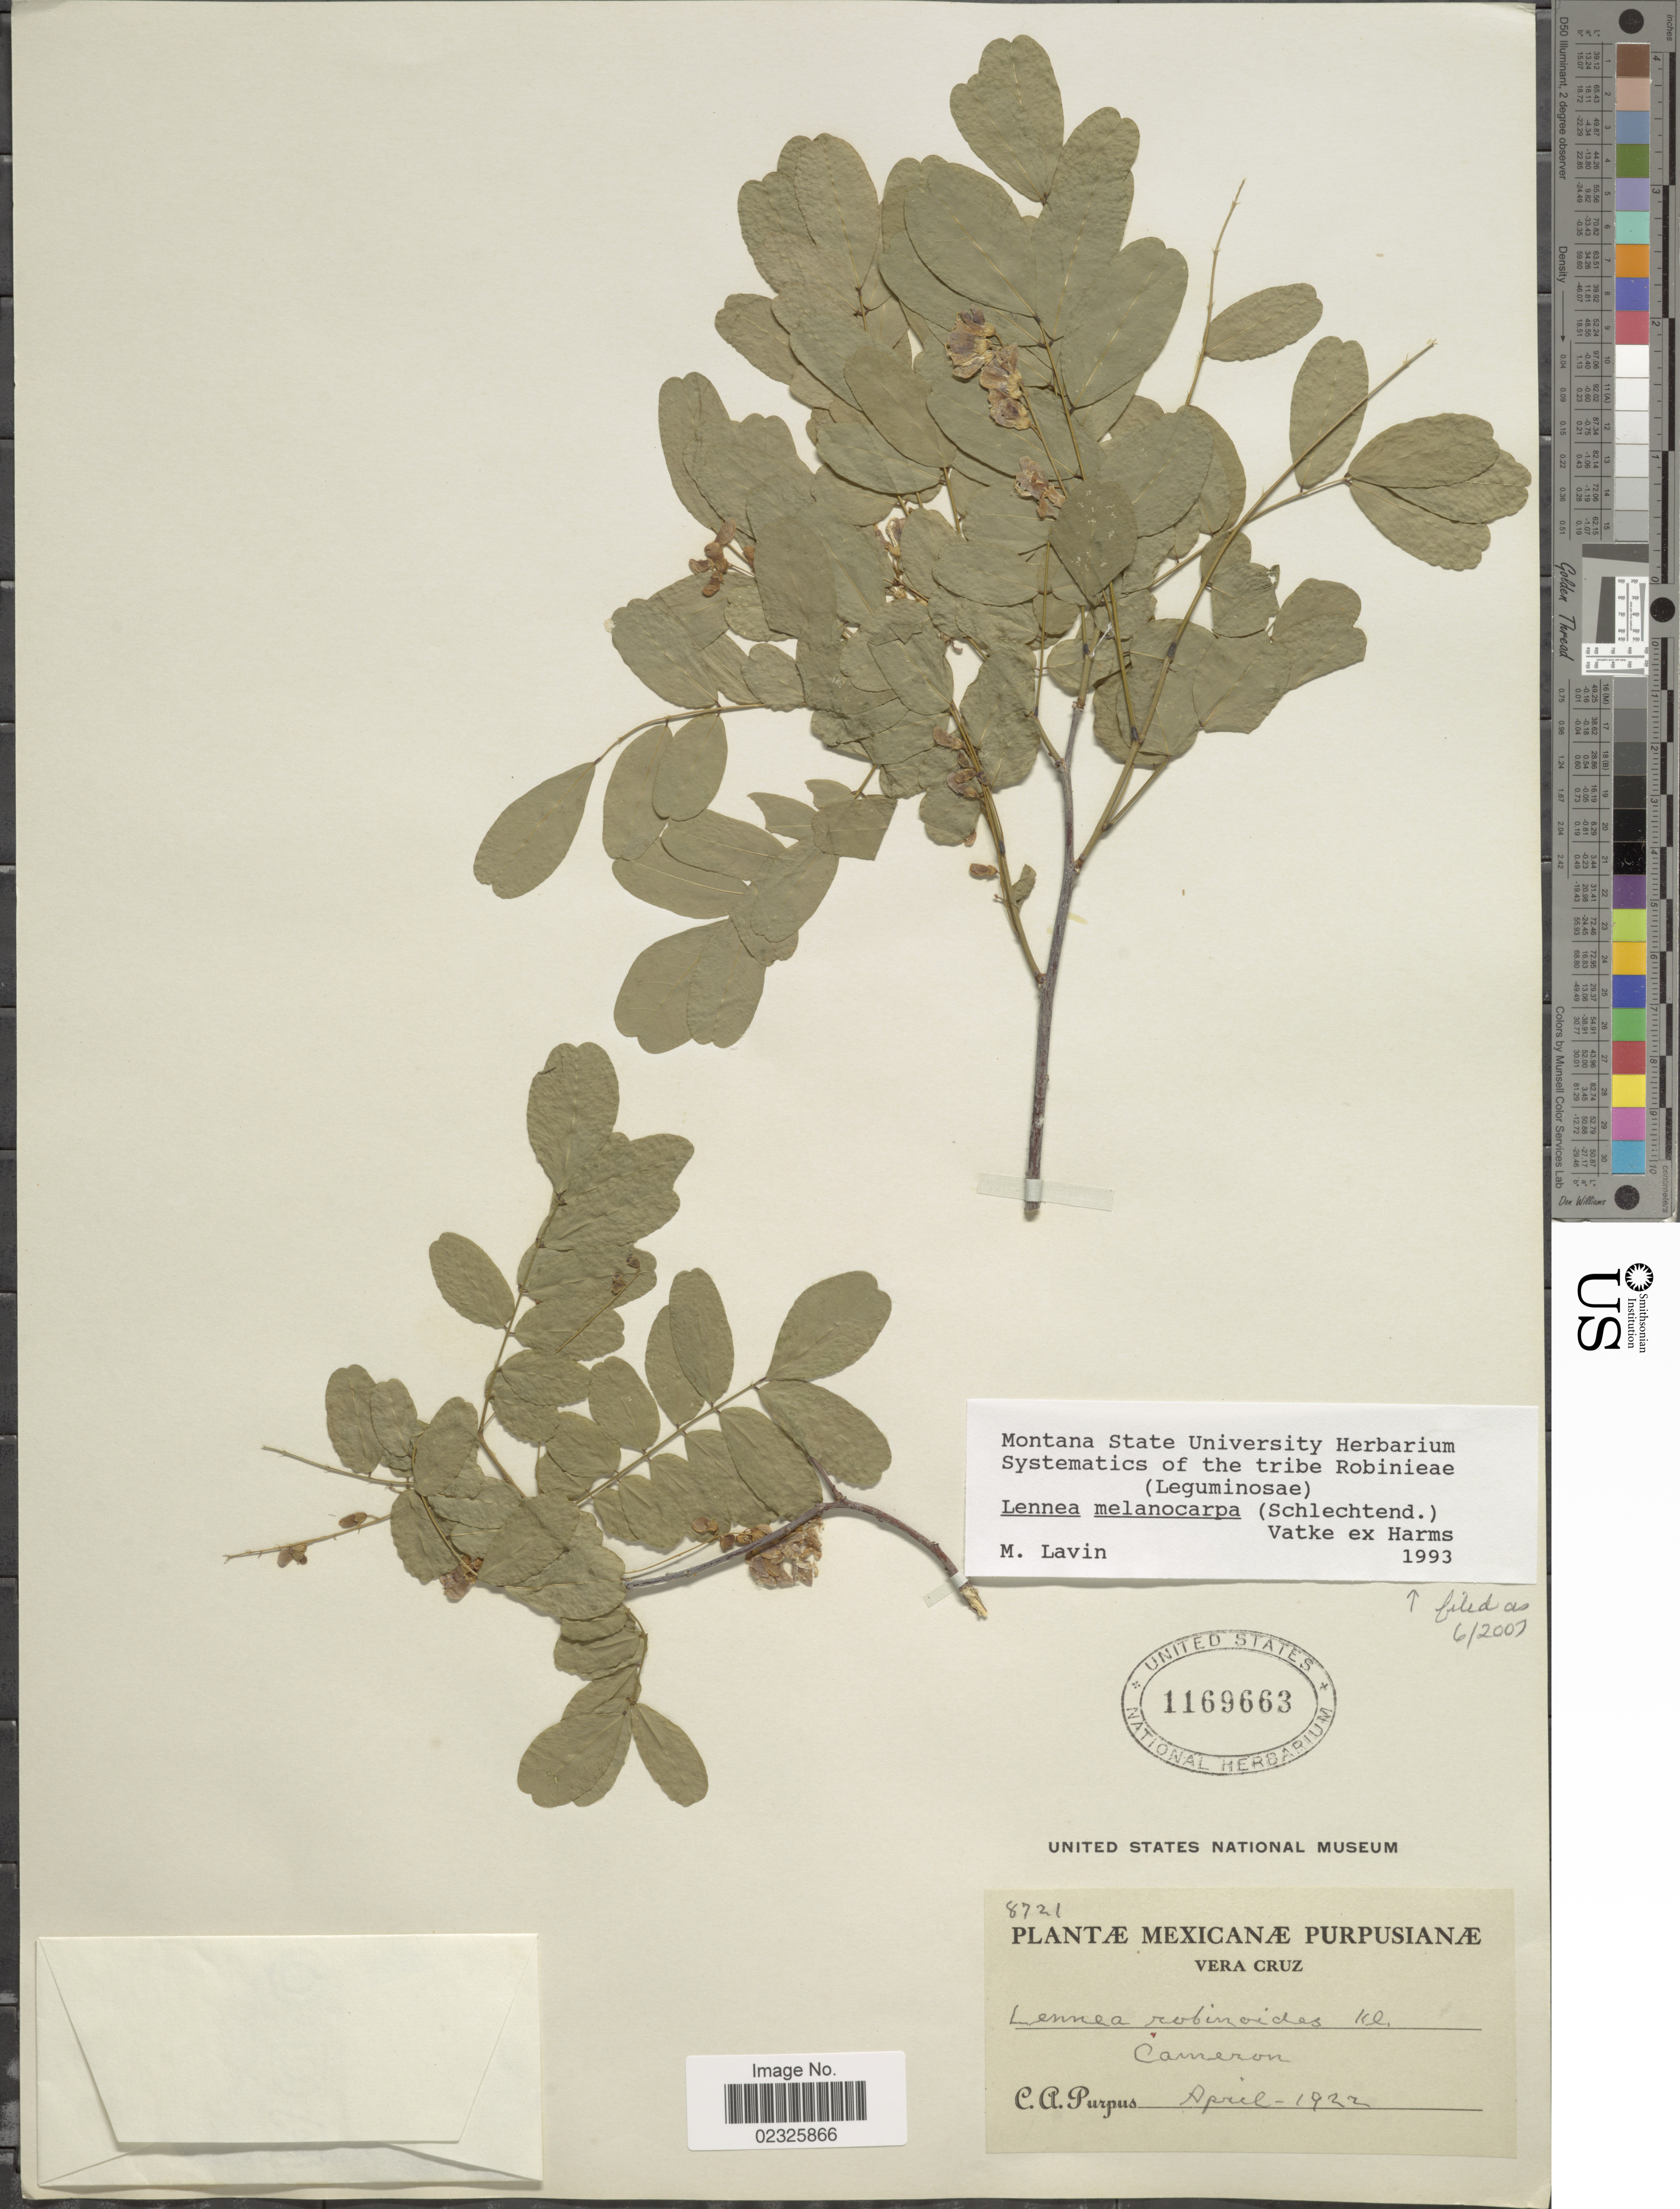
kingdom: Plantae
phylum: Tracheophyta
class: Magnoliopsida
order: Fabales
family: Fabaceae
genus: Lennea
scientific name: Lennea melanocarpa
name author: (Schltdl.) Vatke ex Harms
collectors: C. A. Purpus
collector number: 8721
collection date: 1922-04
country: Mexico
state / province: Veracruz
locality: Vera Cruz, Cameron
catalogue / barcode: US 1169663